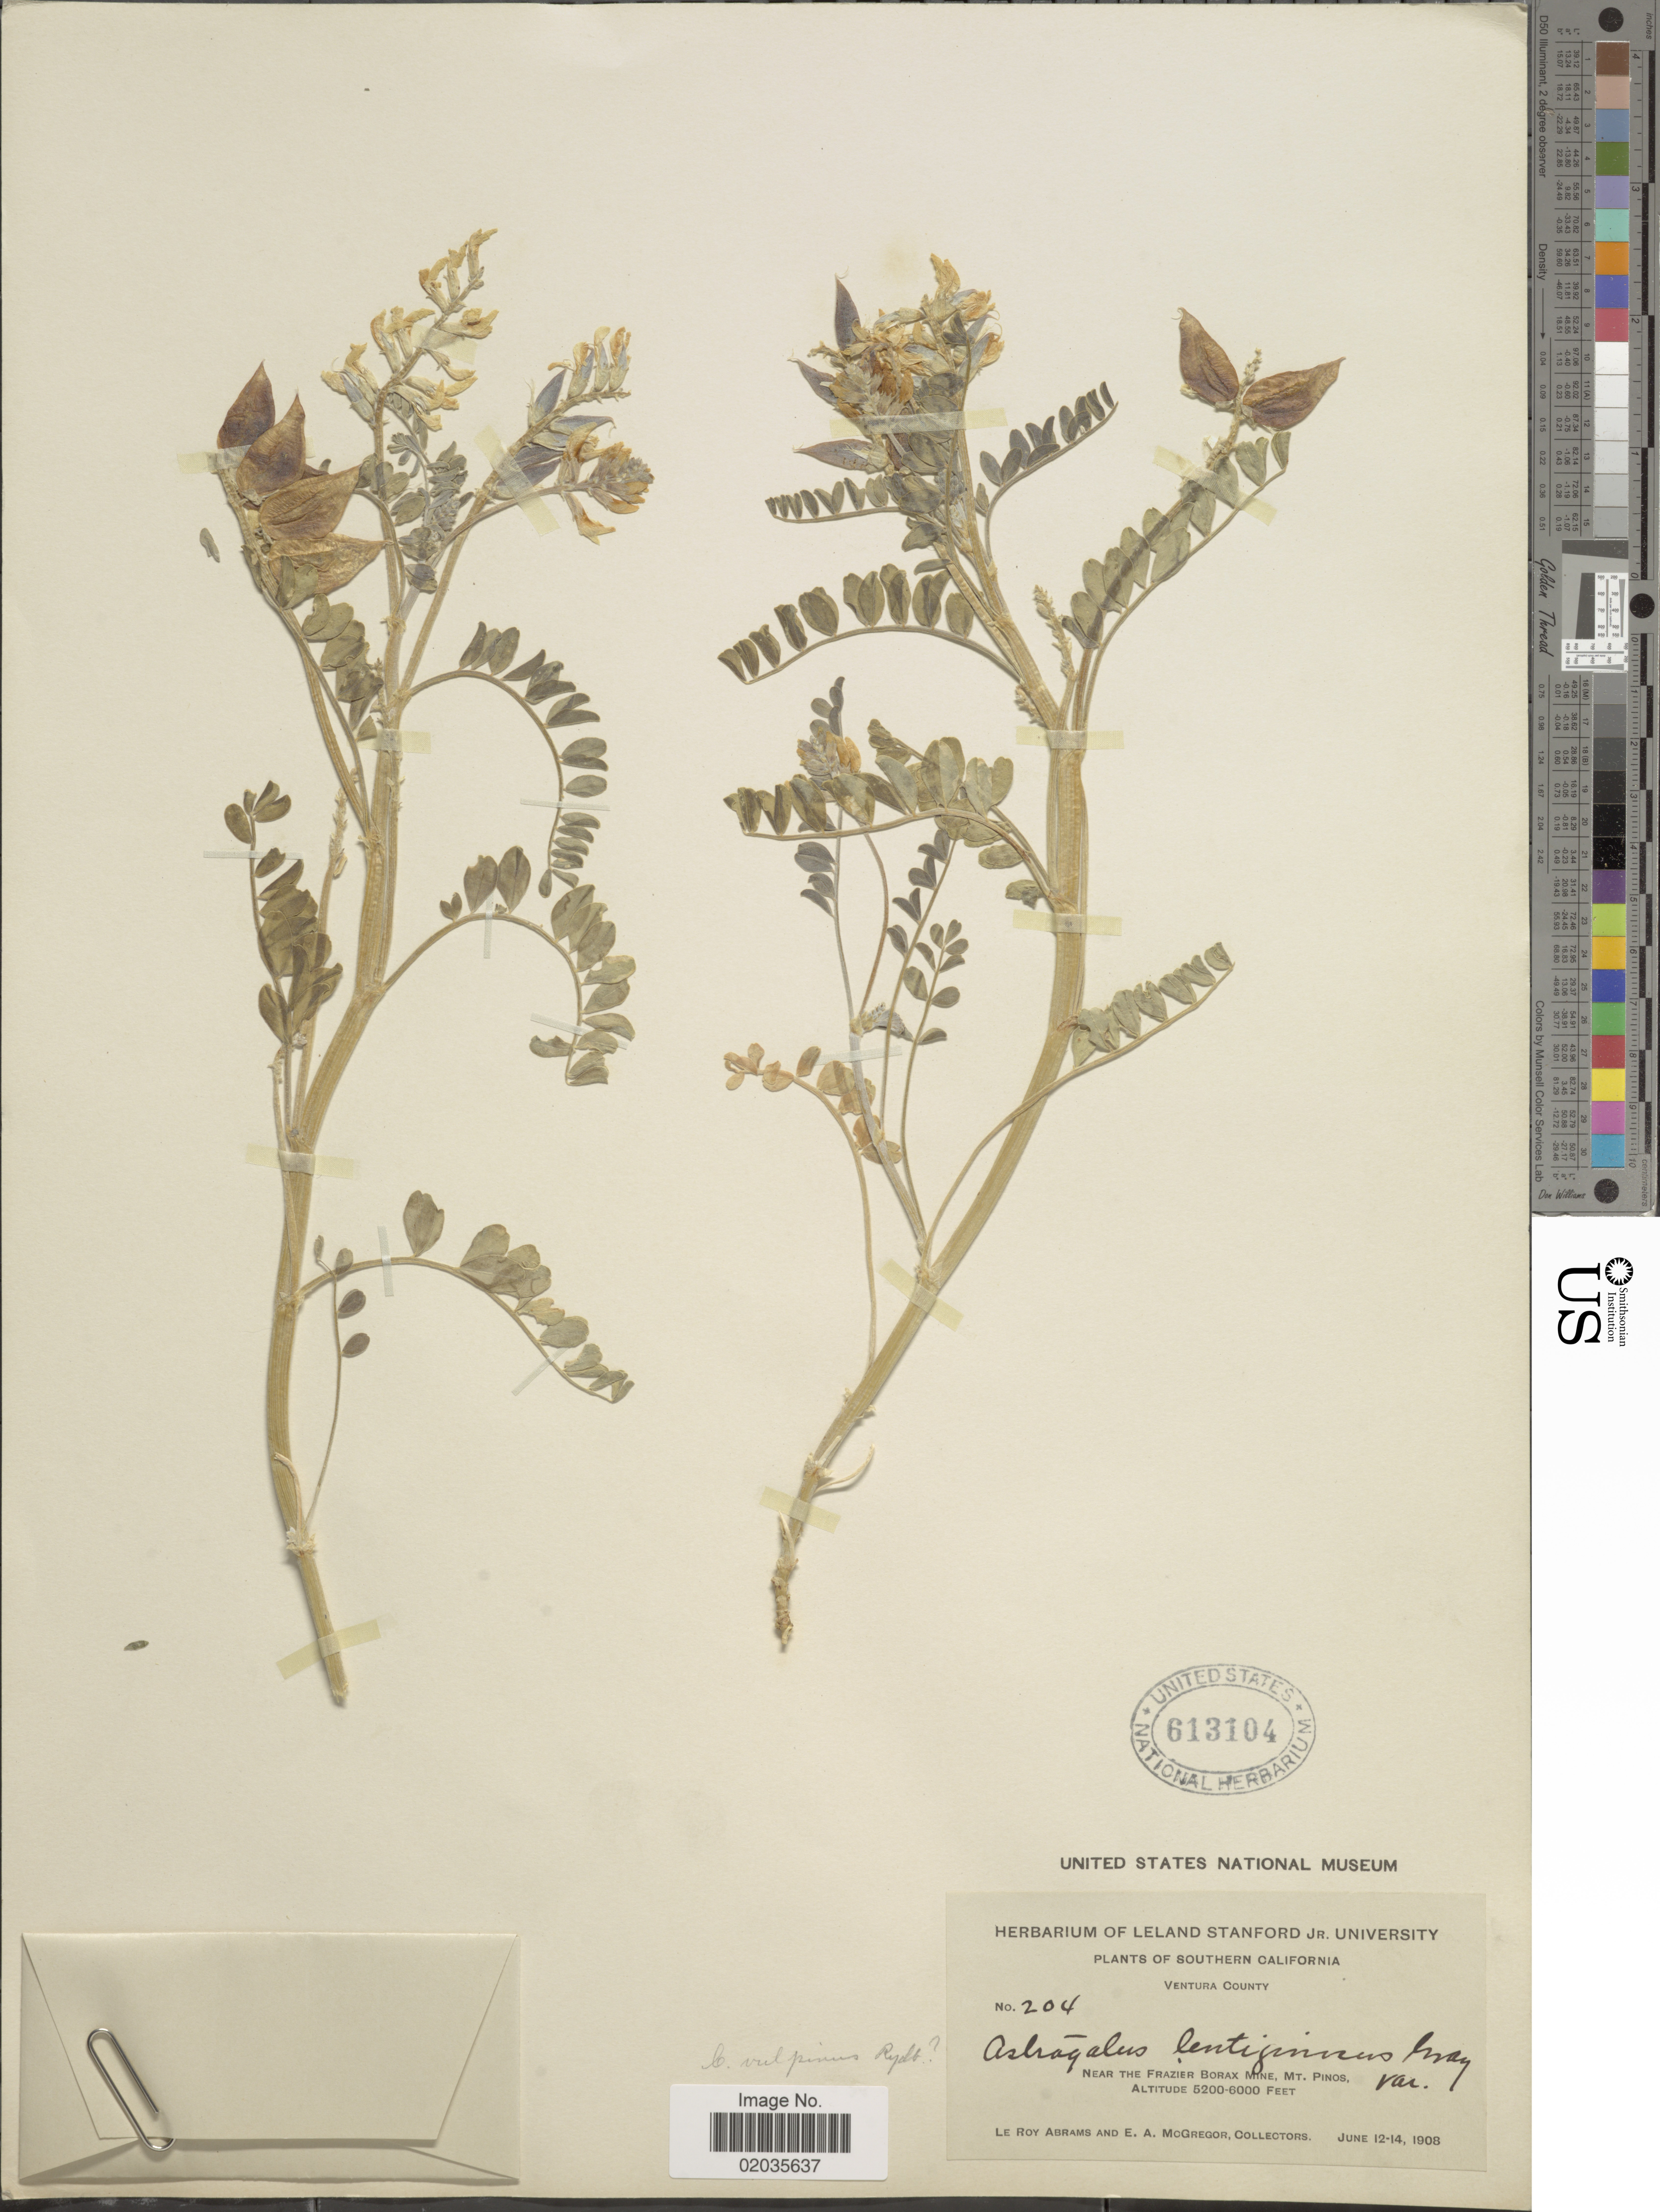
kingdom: Plantae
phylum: Tracheophyta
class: Magnoliopsida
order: Fabales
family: Fabaceae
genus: Astragalus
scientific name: Astragalus vulpinus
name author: Willd.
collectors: L. Abrams & E. A. McGregor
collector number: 204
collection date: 1908-06-12/1908-06-14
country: United States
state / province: California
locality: Southern California. Near the Frazier Borax Mine, Mt. Pinos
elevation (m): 1585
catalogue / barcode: US 613104